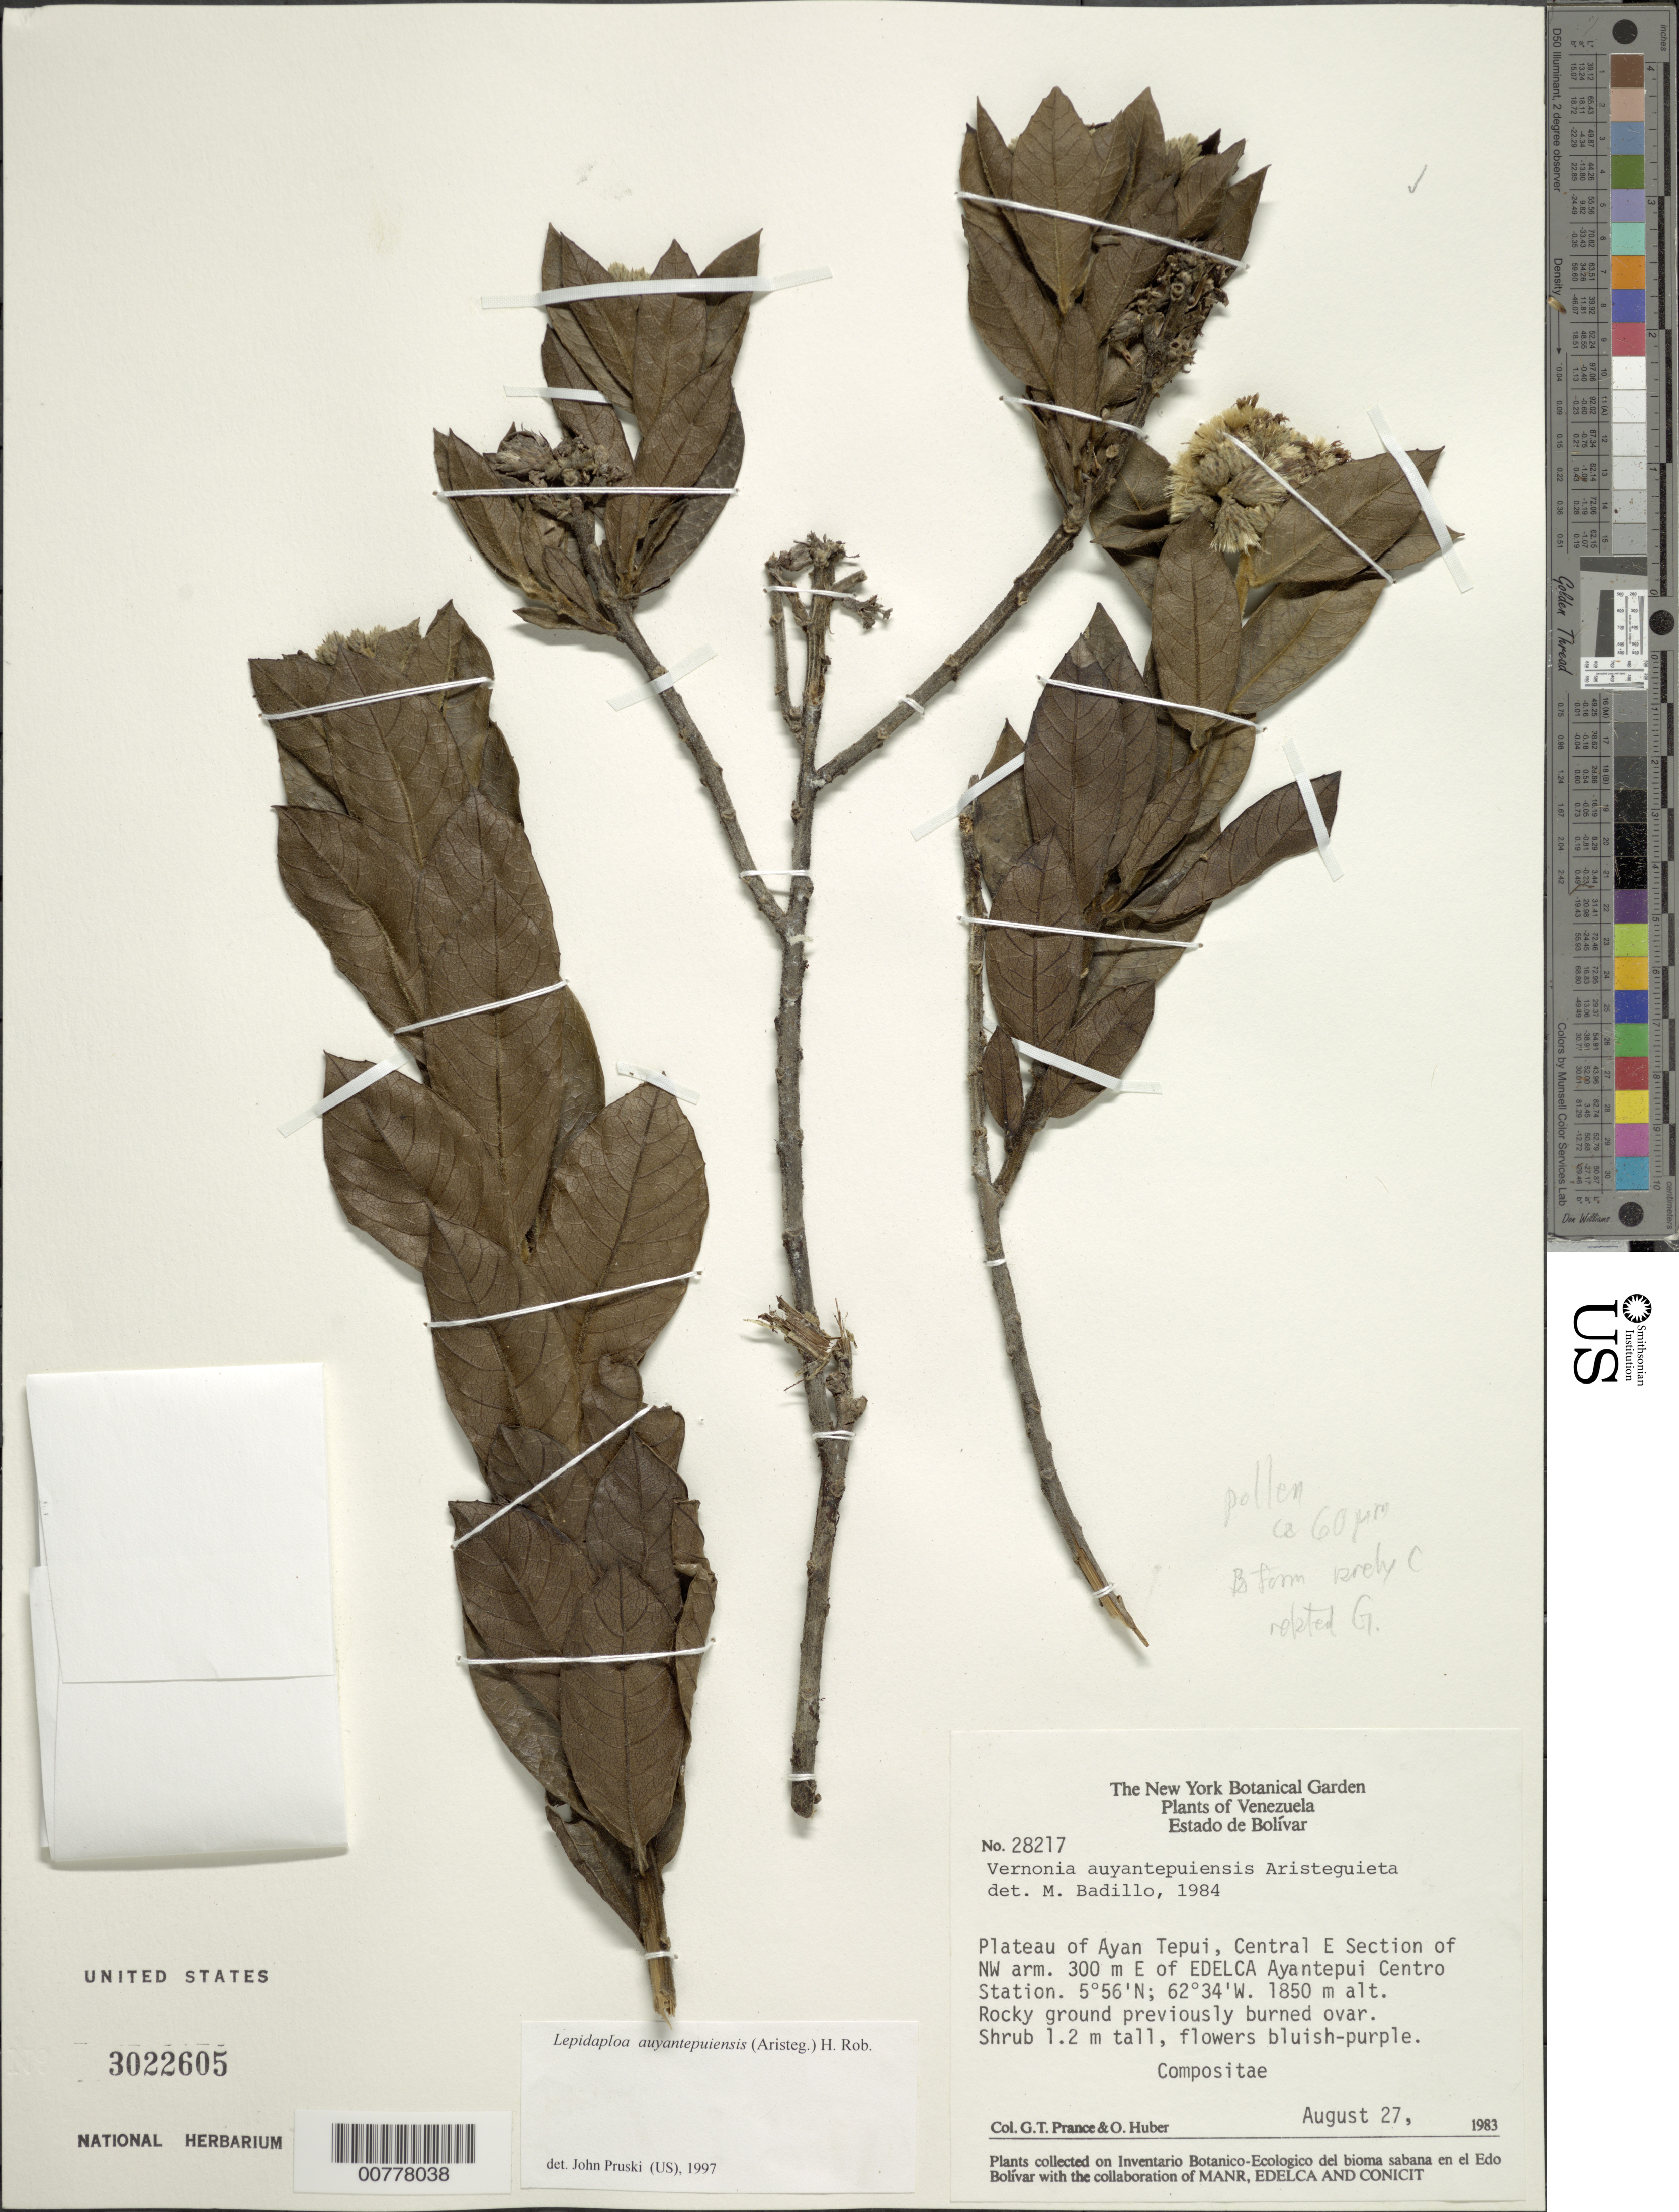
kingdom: Plantae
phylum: Tracheophyta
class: Magnoliopsida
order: Asterales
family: Asteraceae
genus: Lepidaploa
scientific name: Lepidaploa ehretiifolia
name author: (Benth.) H. Rob.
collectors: G. T. Prance & O. Huber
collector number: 28217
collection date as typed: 27-Aug-83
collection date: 1983-08-27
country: Venezuela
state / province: Bolívar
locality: Auyan tepuí plateau, Central E section of NW arm. 300 m E of EDELAC Aantepuí-Centro Station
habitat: Rocky ground previously burned over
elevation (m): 1850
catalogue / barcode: US 3022605